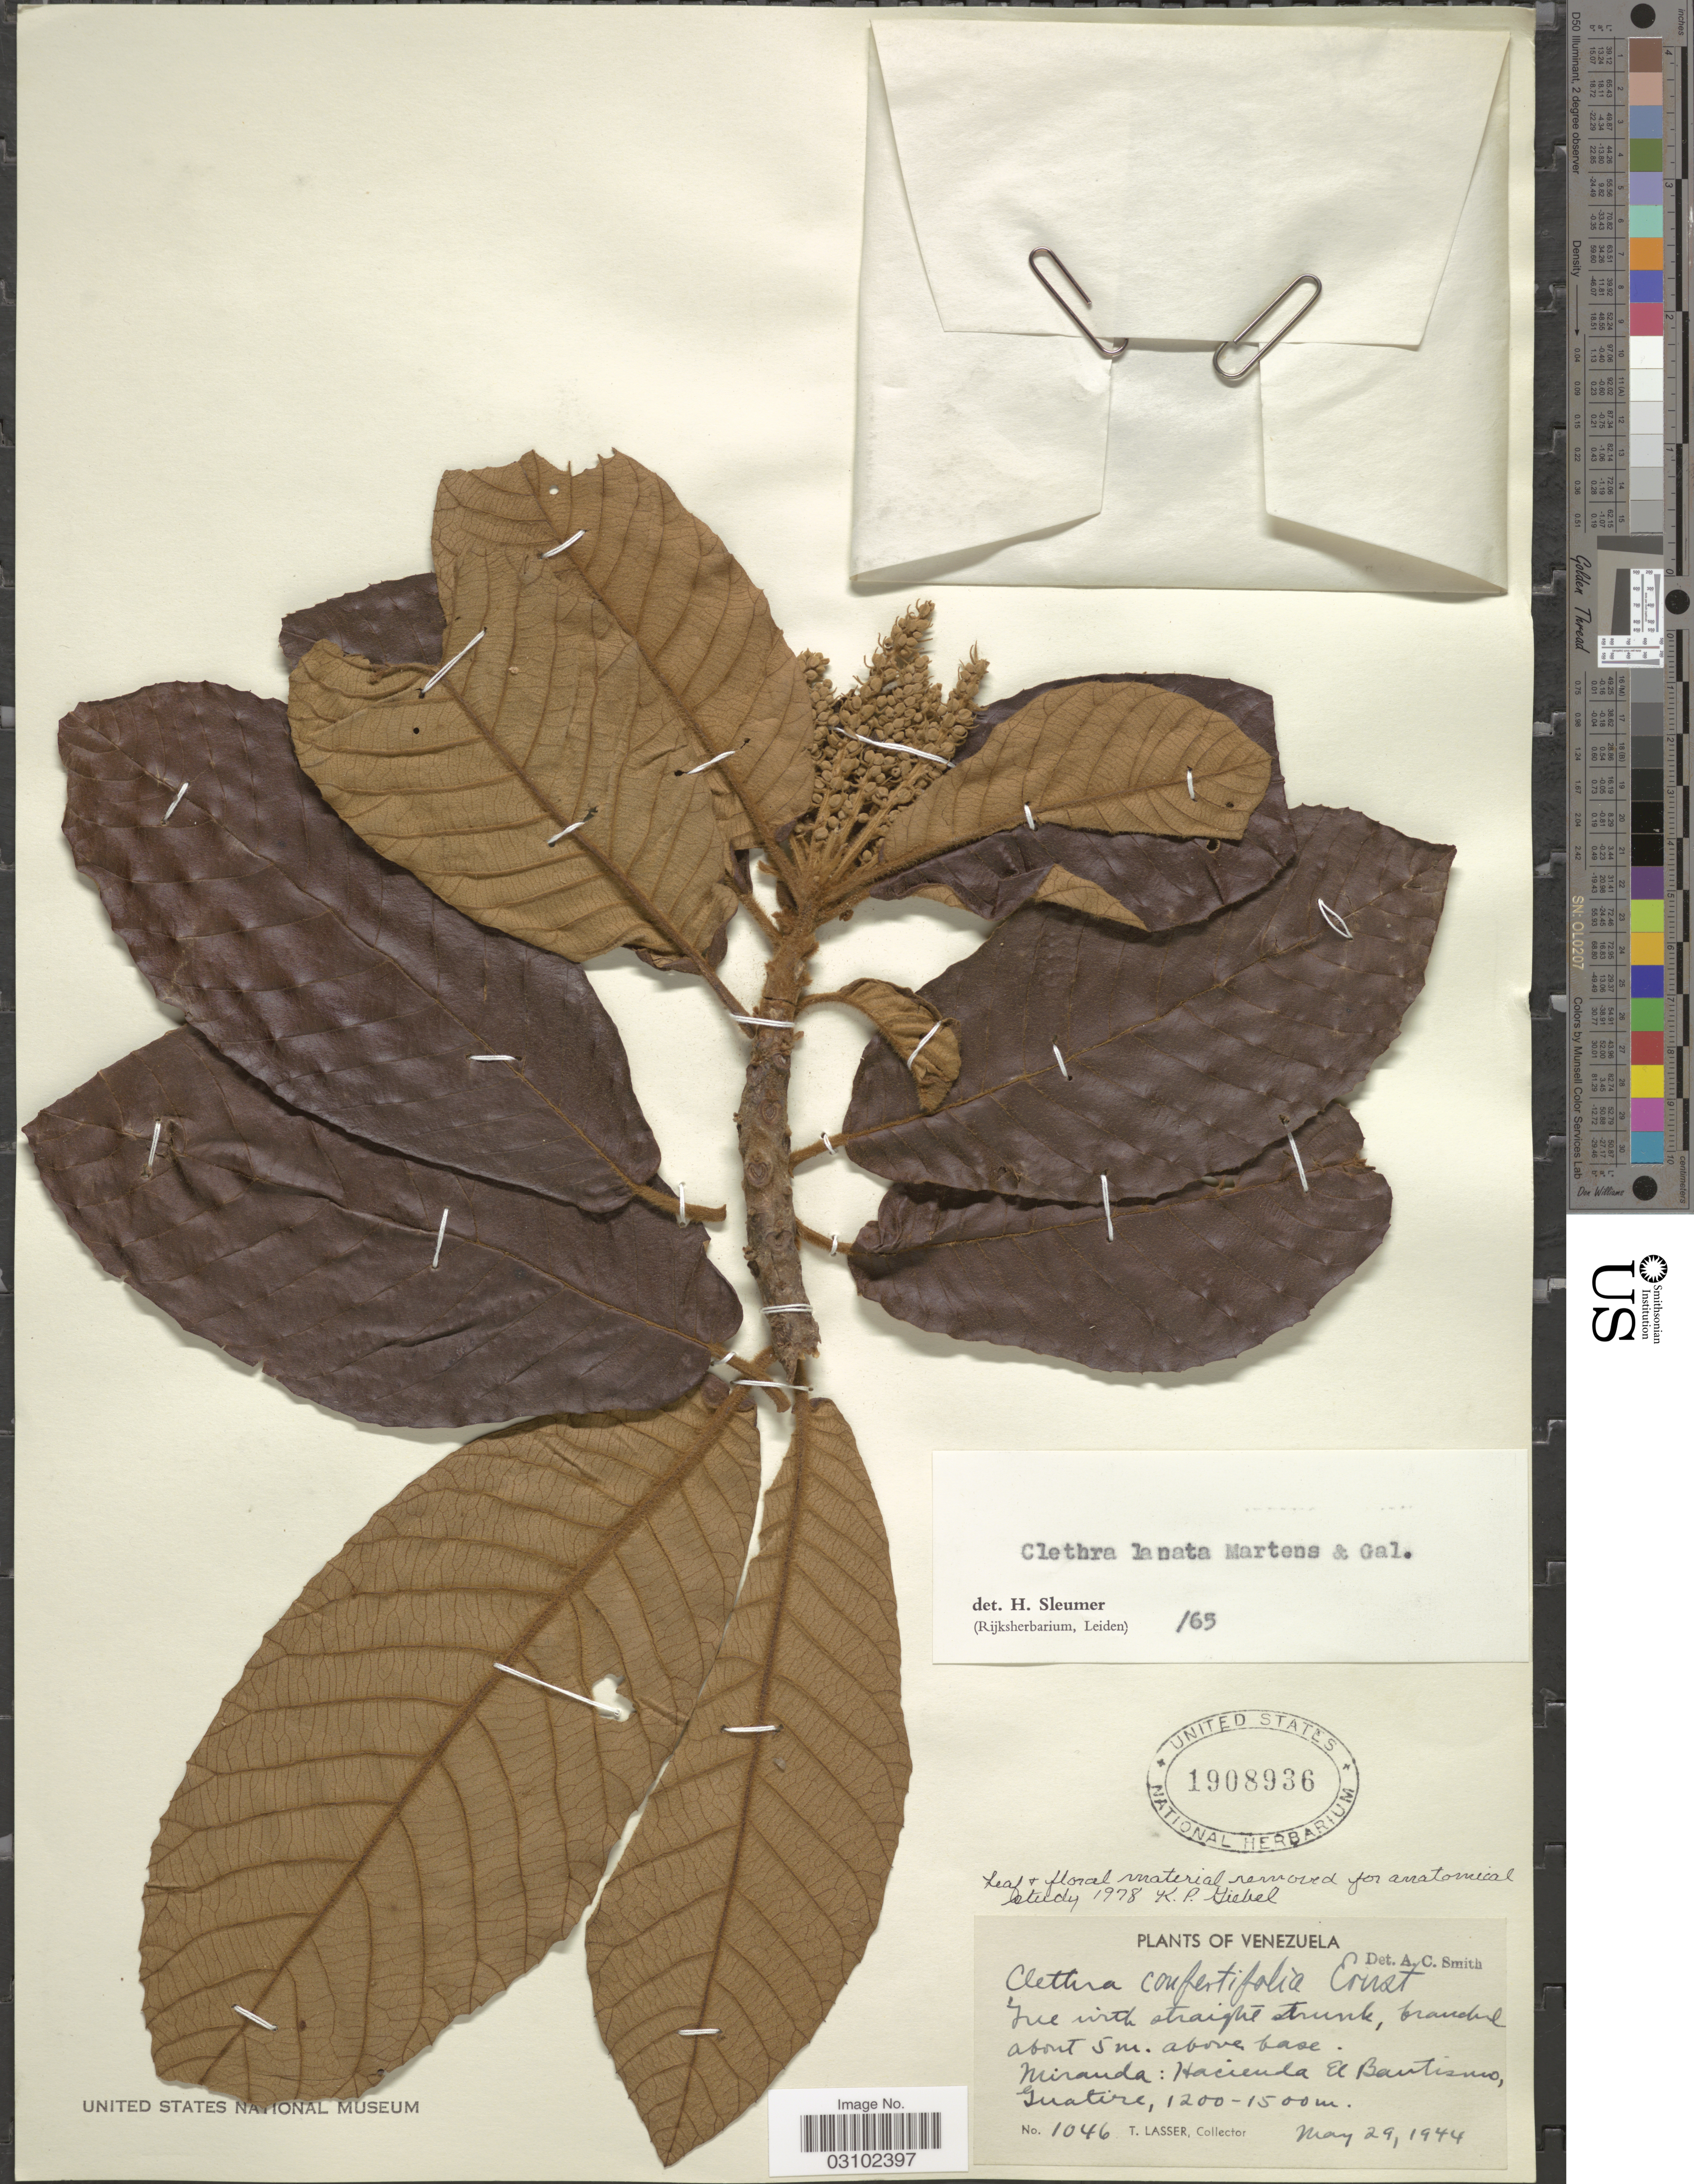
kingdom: Plantae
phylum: Tracheophyta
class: Magnoliopsida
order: Ericales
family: Clethraceae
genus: Clethra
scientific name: Clethra lanata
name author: M. Martens & Galeotti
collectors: T. Lasser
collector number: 1046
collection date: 1944-05-29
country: Venezuela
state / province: Miranda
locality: Hacienda El Bautismo Guatire.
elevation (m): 1200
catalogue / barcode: US 1908936